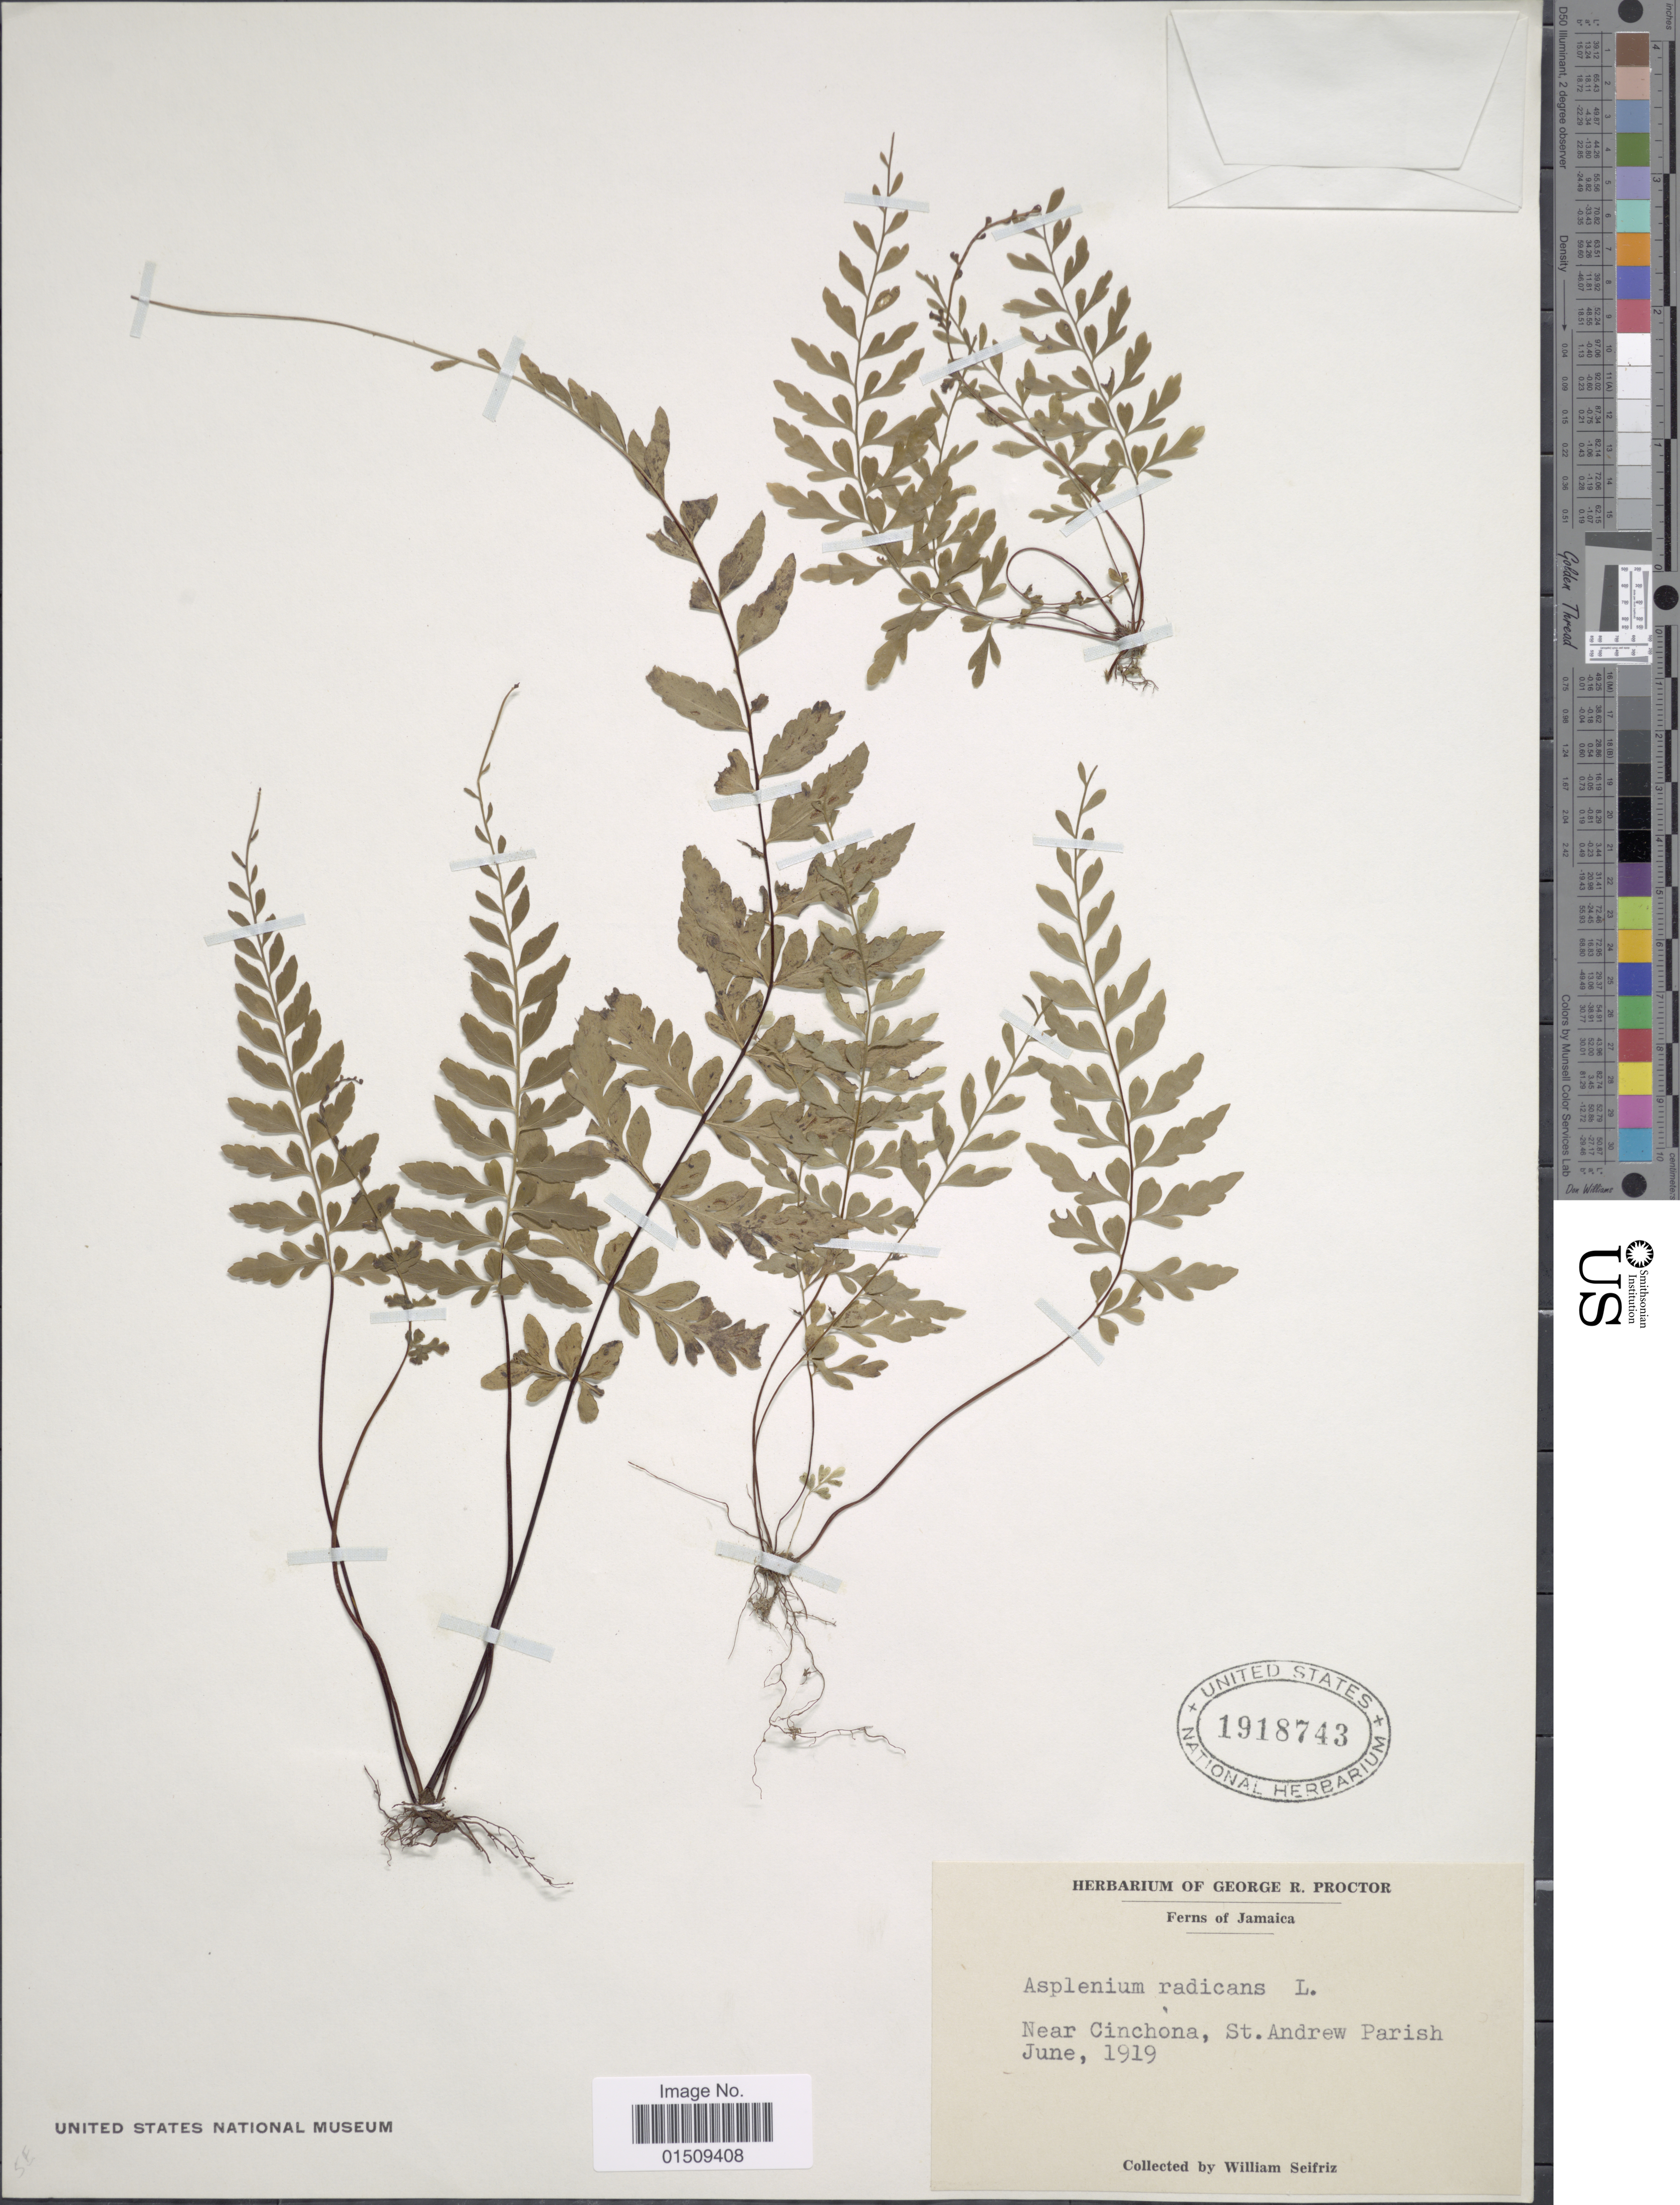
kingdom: Plantae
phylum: Tracheophyta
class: Polypodiopsida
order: Polypodiales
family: Aspleniaceae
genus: Asplenium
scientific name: Asplenium radicans var. radicans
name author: L.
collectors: W. Seifriz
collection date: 1919-06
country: Jamaica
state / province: Saint Andrew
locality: Near Cinchona, St. Andrew Parish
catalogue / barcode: US 1918743